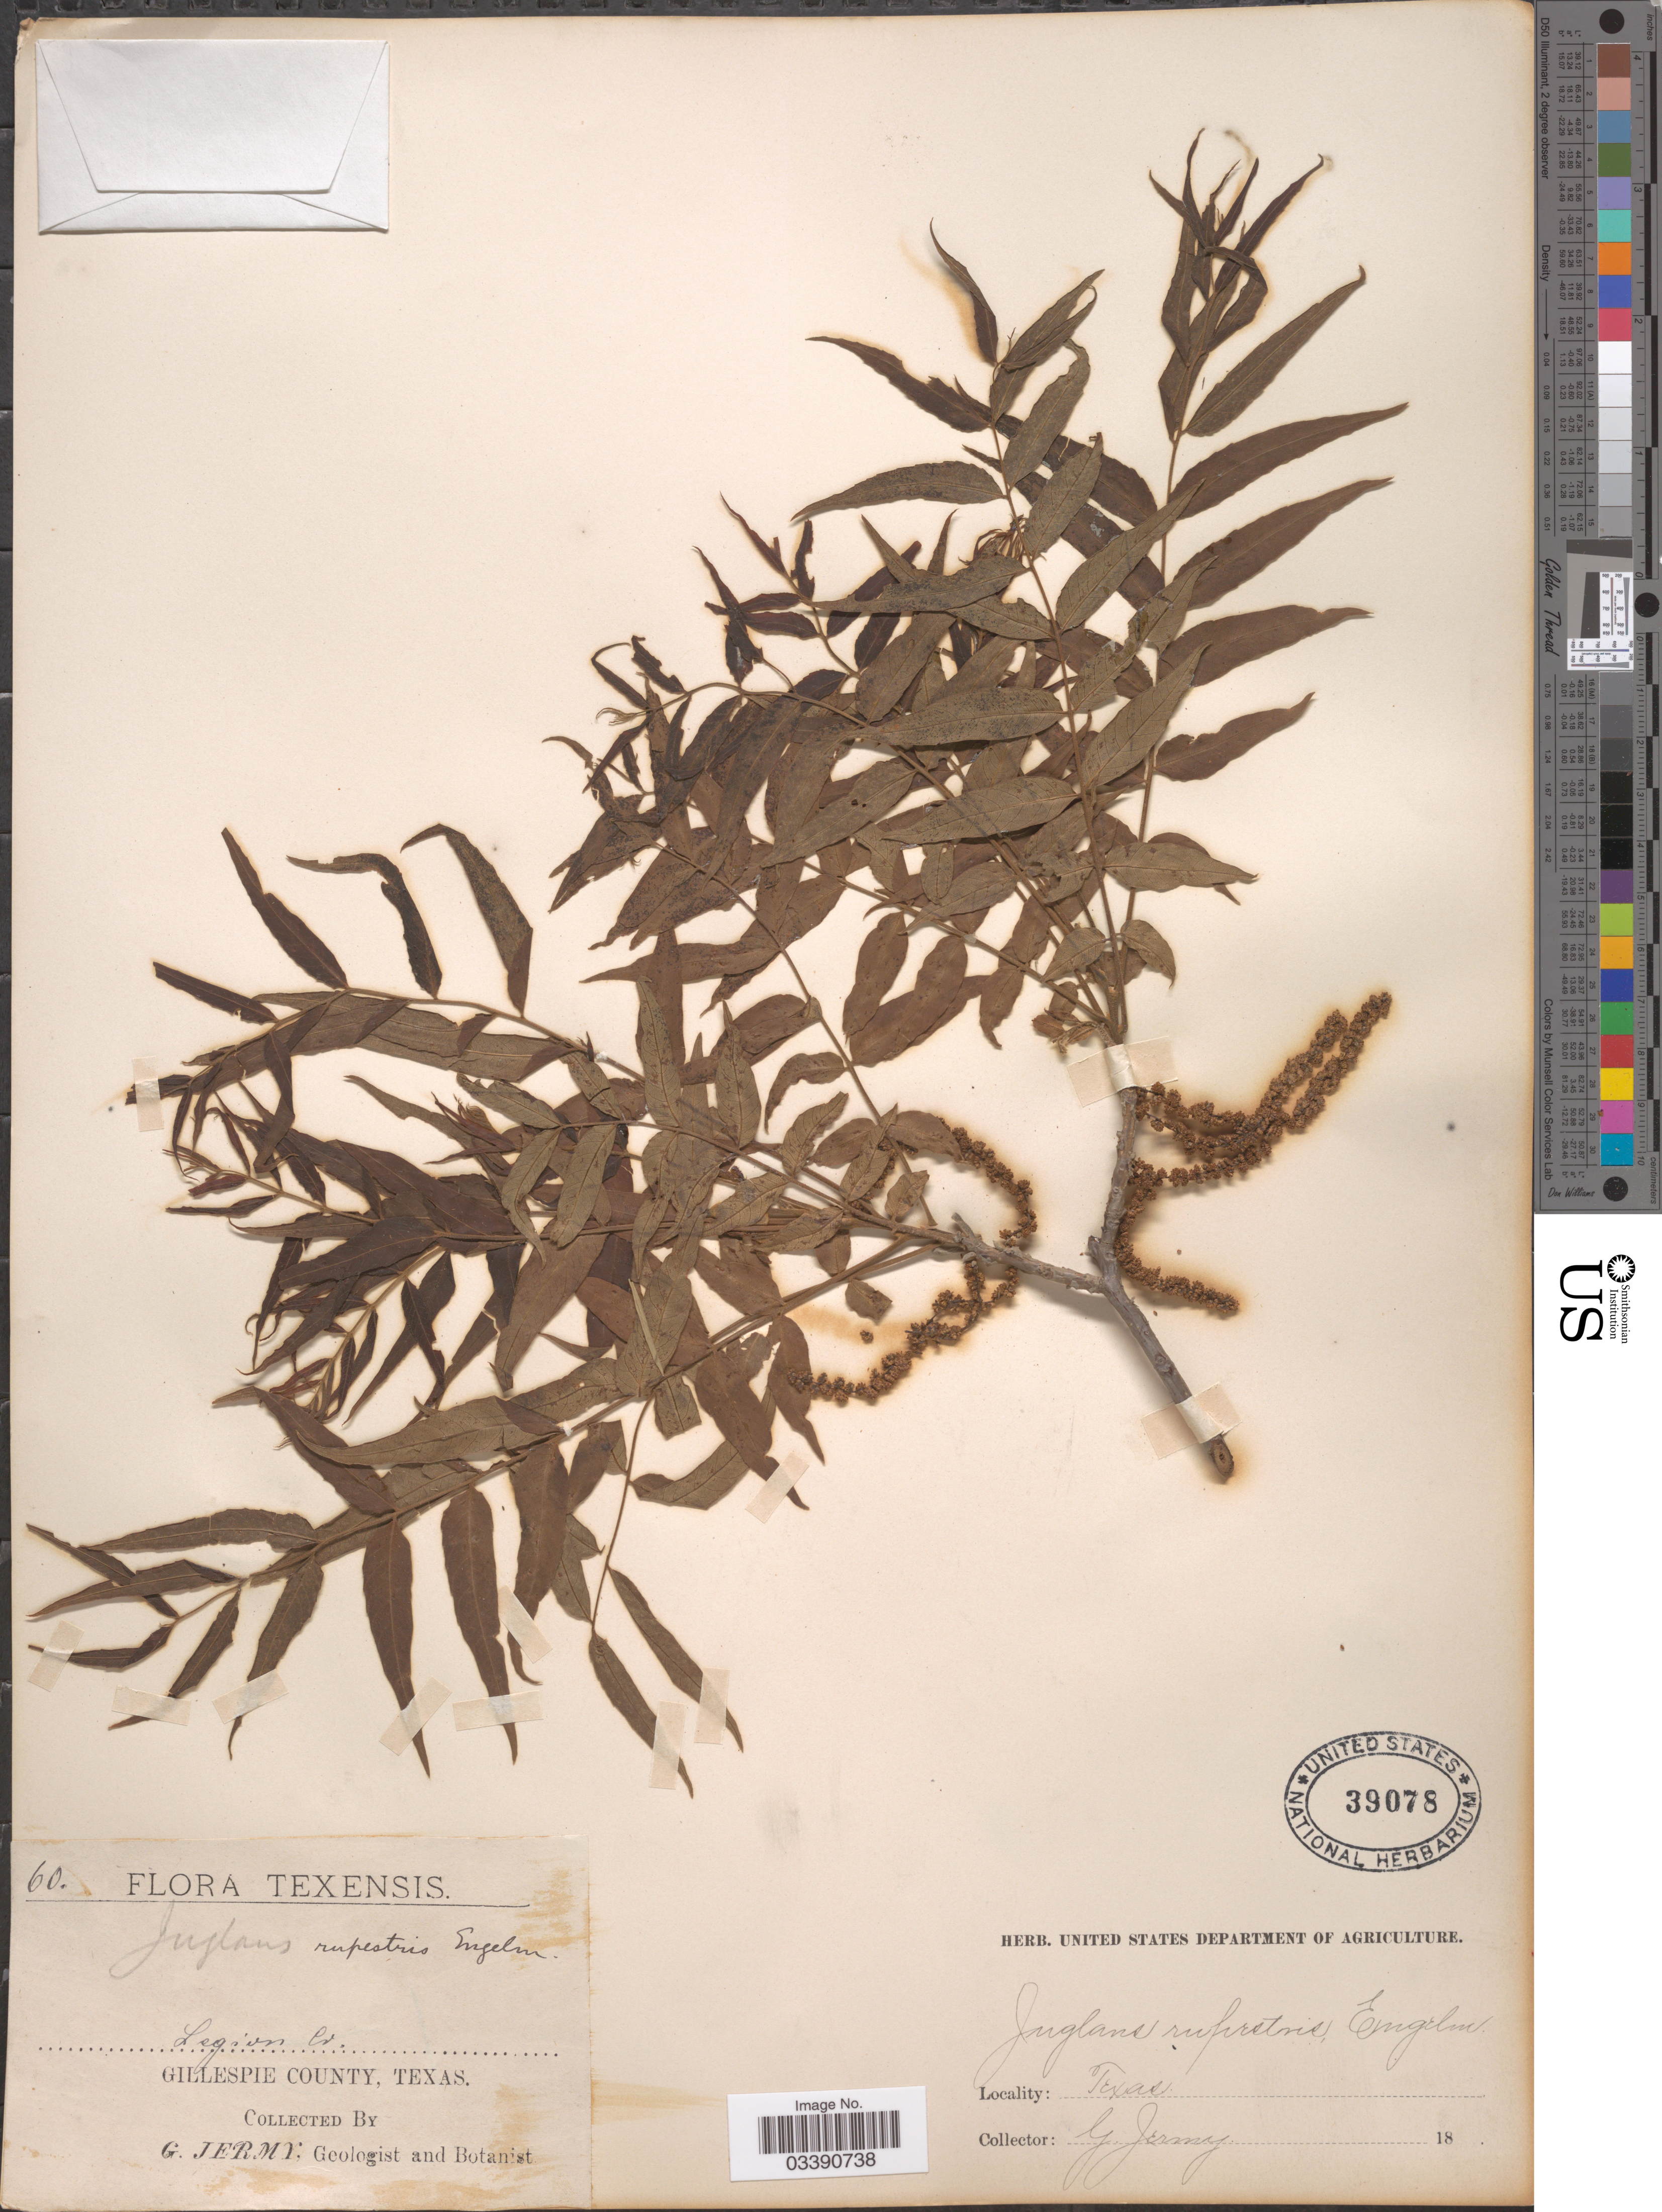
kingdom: Plantae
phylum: Tracheophyta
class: Magnoliopsida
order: Fagales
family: Juglandaceae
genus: Juglans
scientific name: Juglans microcarpa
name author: Berland. in Berland. & Chovell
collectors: G. Jermy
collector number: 60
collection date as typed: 18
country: United States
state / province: Texas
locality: Legion Co. Gillespie County.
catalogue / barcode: US 39078